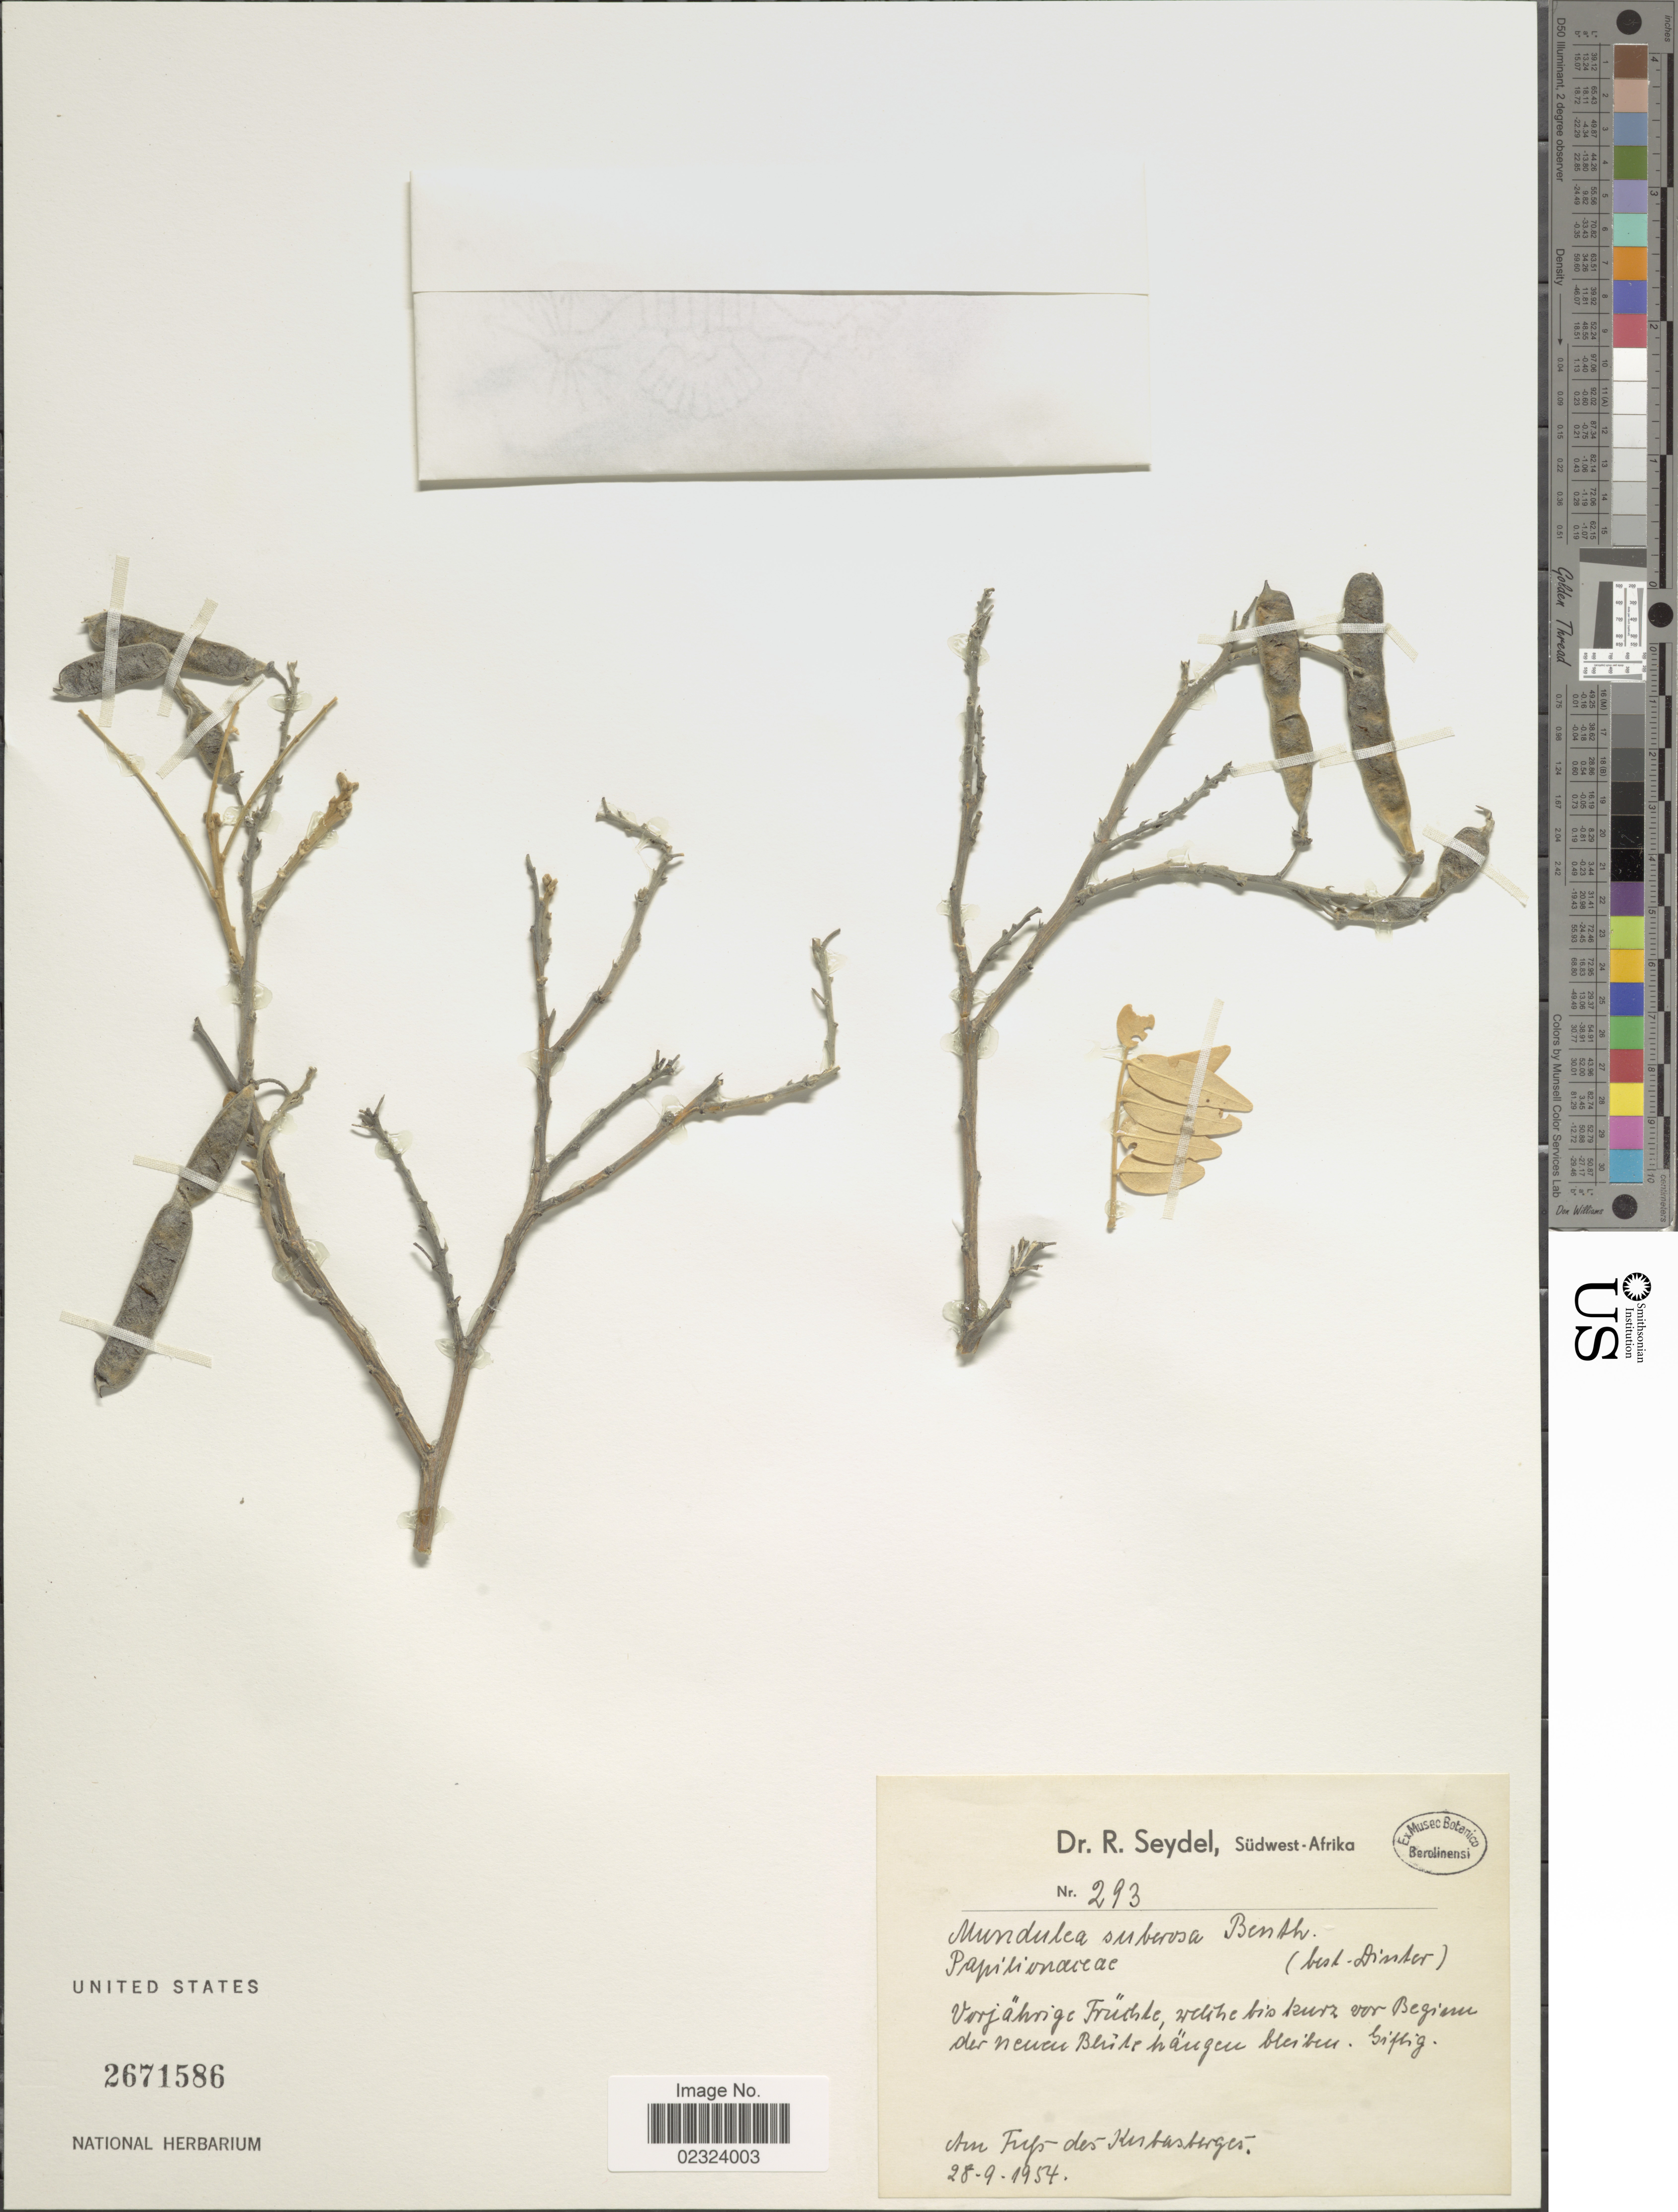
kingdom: Plantae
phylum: Tracheophyta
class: Magnoliopsida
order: Fabales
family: Fabaceae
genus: Mundulea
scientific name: Mundulea sericea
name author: (Willd.) A. Chev.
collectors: R. Seydel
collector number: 293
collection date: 1954-09-28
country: Namibia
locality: Südwest-Afrika. Am fuss des Kubasberges.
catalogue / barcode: US 2671586